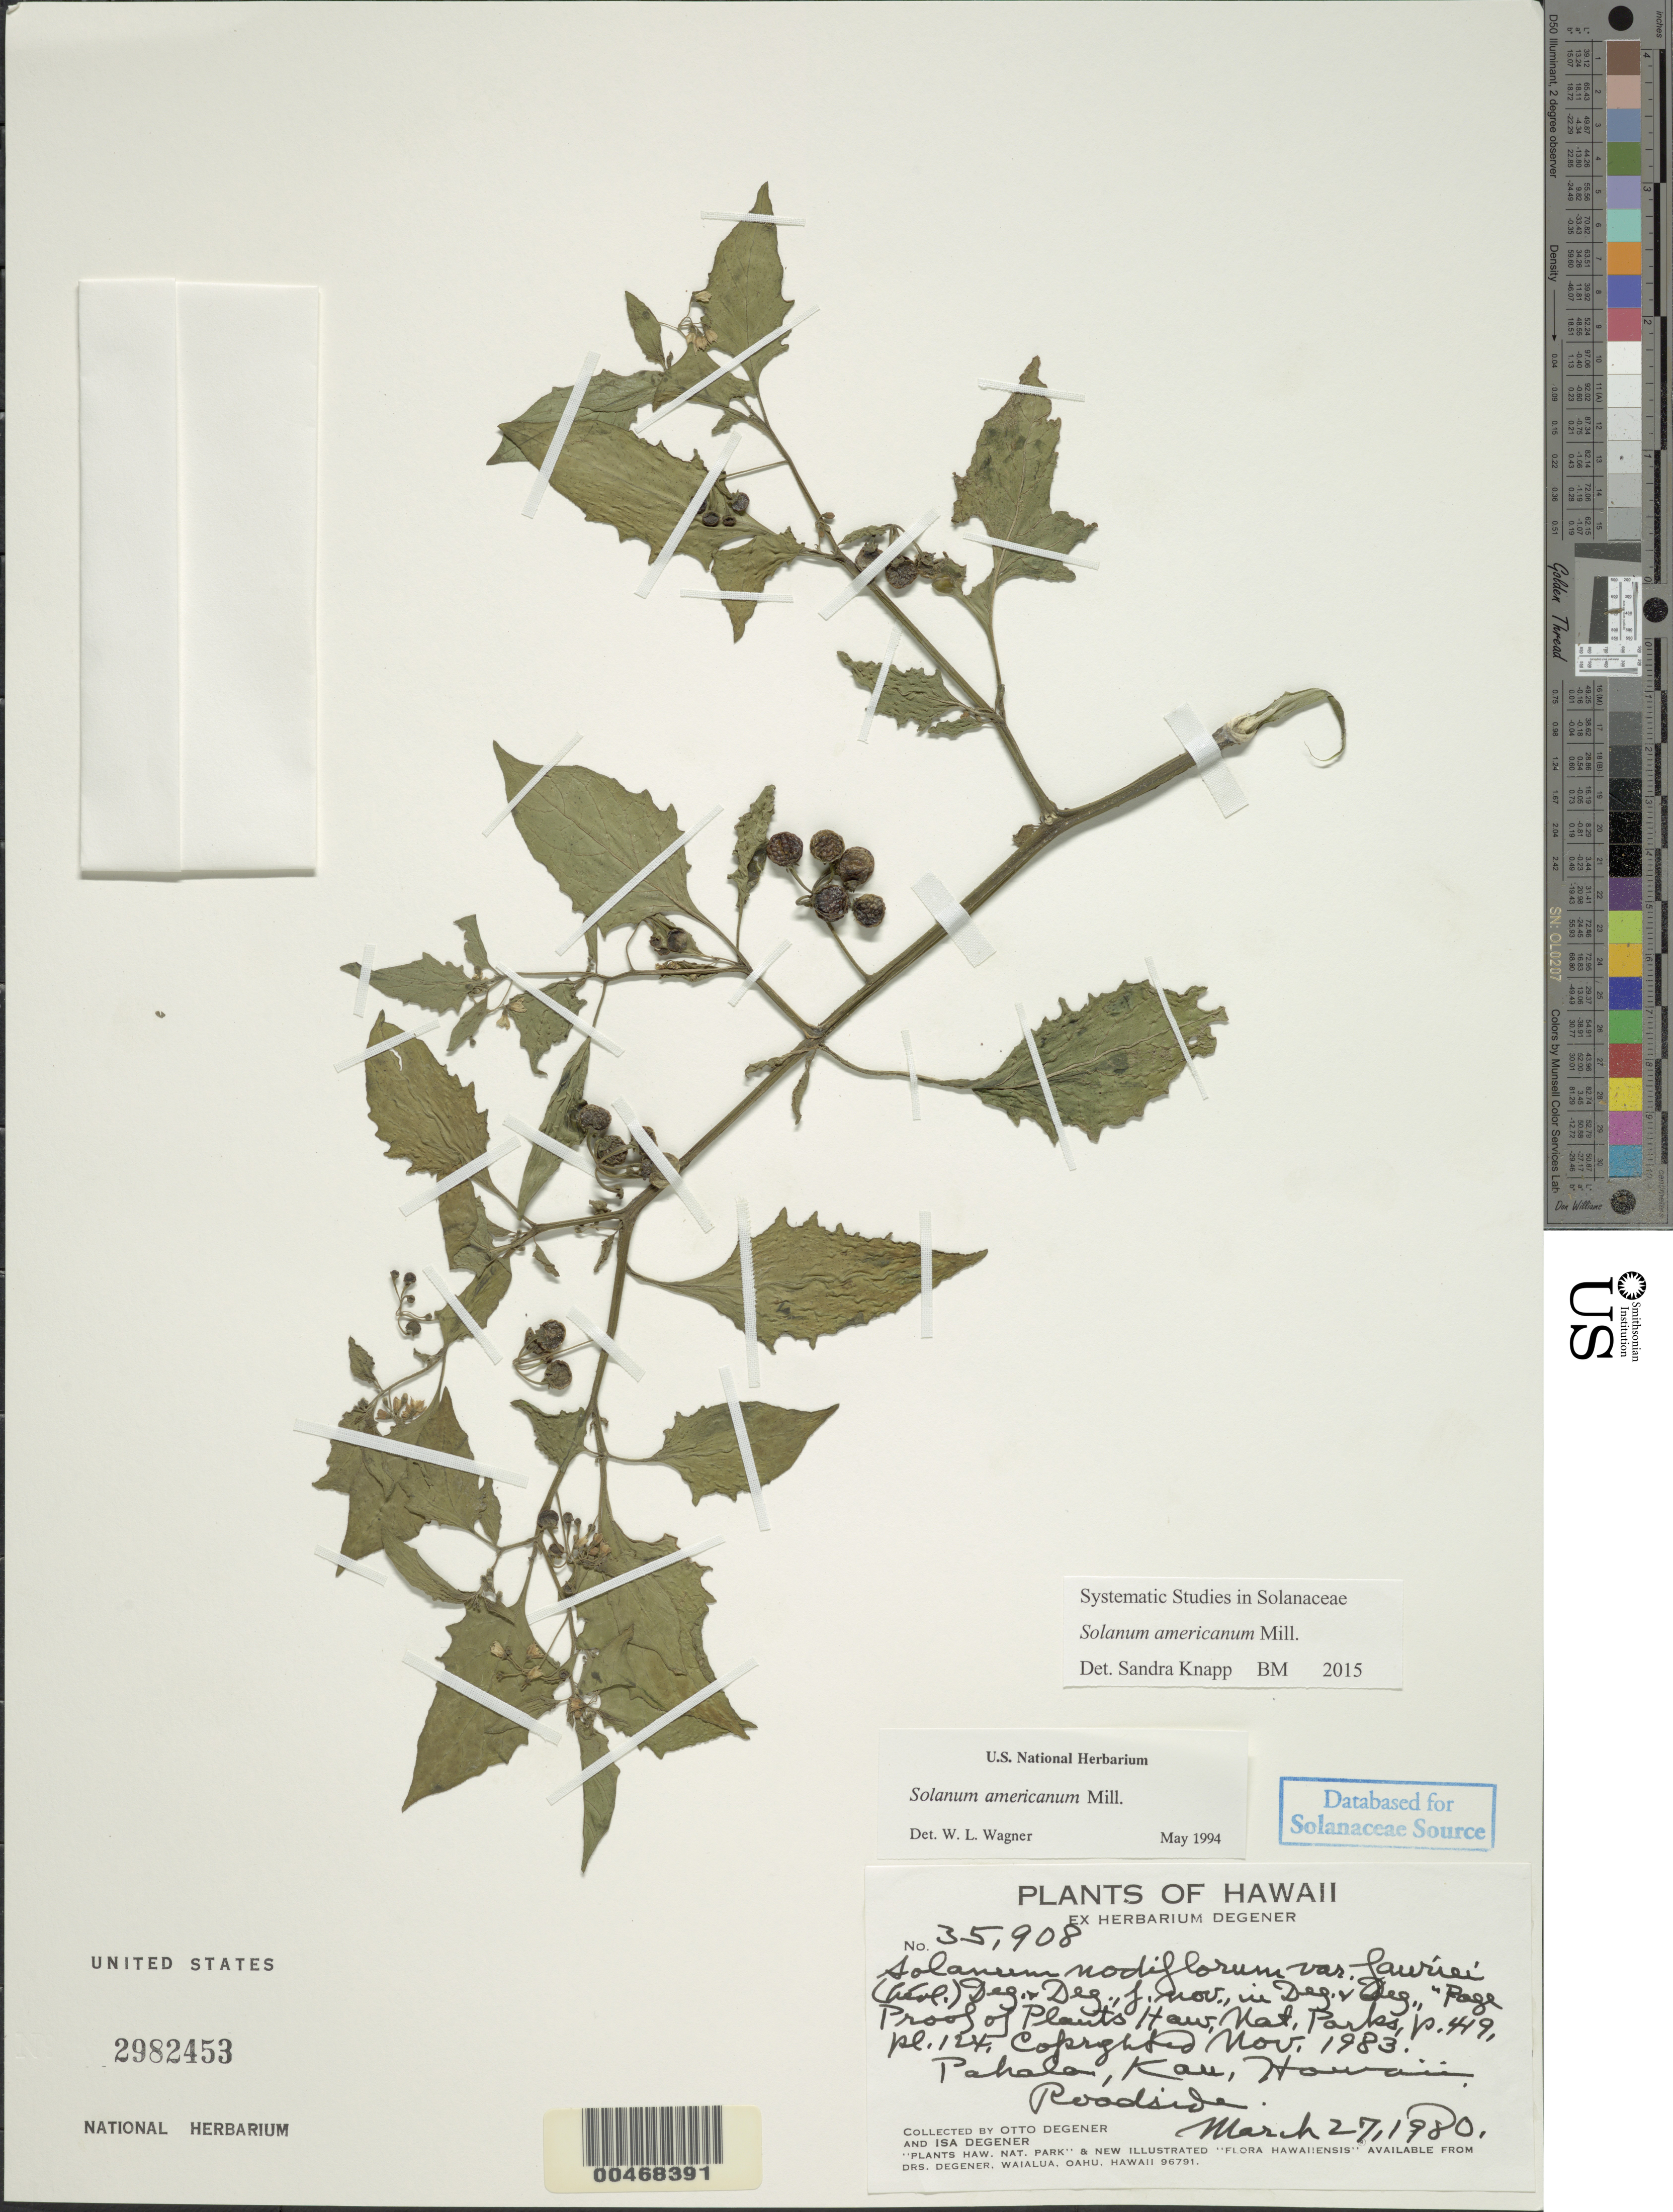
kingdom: Plantae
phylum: Tracheophyta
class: Magnoliopsida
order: Solanales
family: Solanaceae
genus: Solanum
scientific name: Solanum americanum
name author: Mill.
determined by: Wagner, W. L., (BOT), Smithsonian Institution - National Museum of Natural History (UNITED STATES)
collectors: O. Degener & I. Degener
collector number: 35908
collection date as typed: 27 Mar 1980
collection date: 1980-03-27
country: United States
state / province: Hawaii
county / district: Hawaii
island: Hawaii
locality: Pahala, Kau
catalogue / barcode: US 2982453